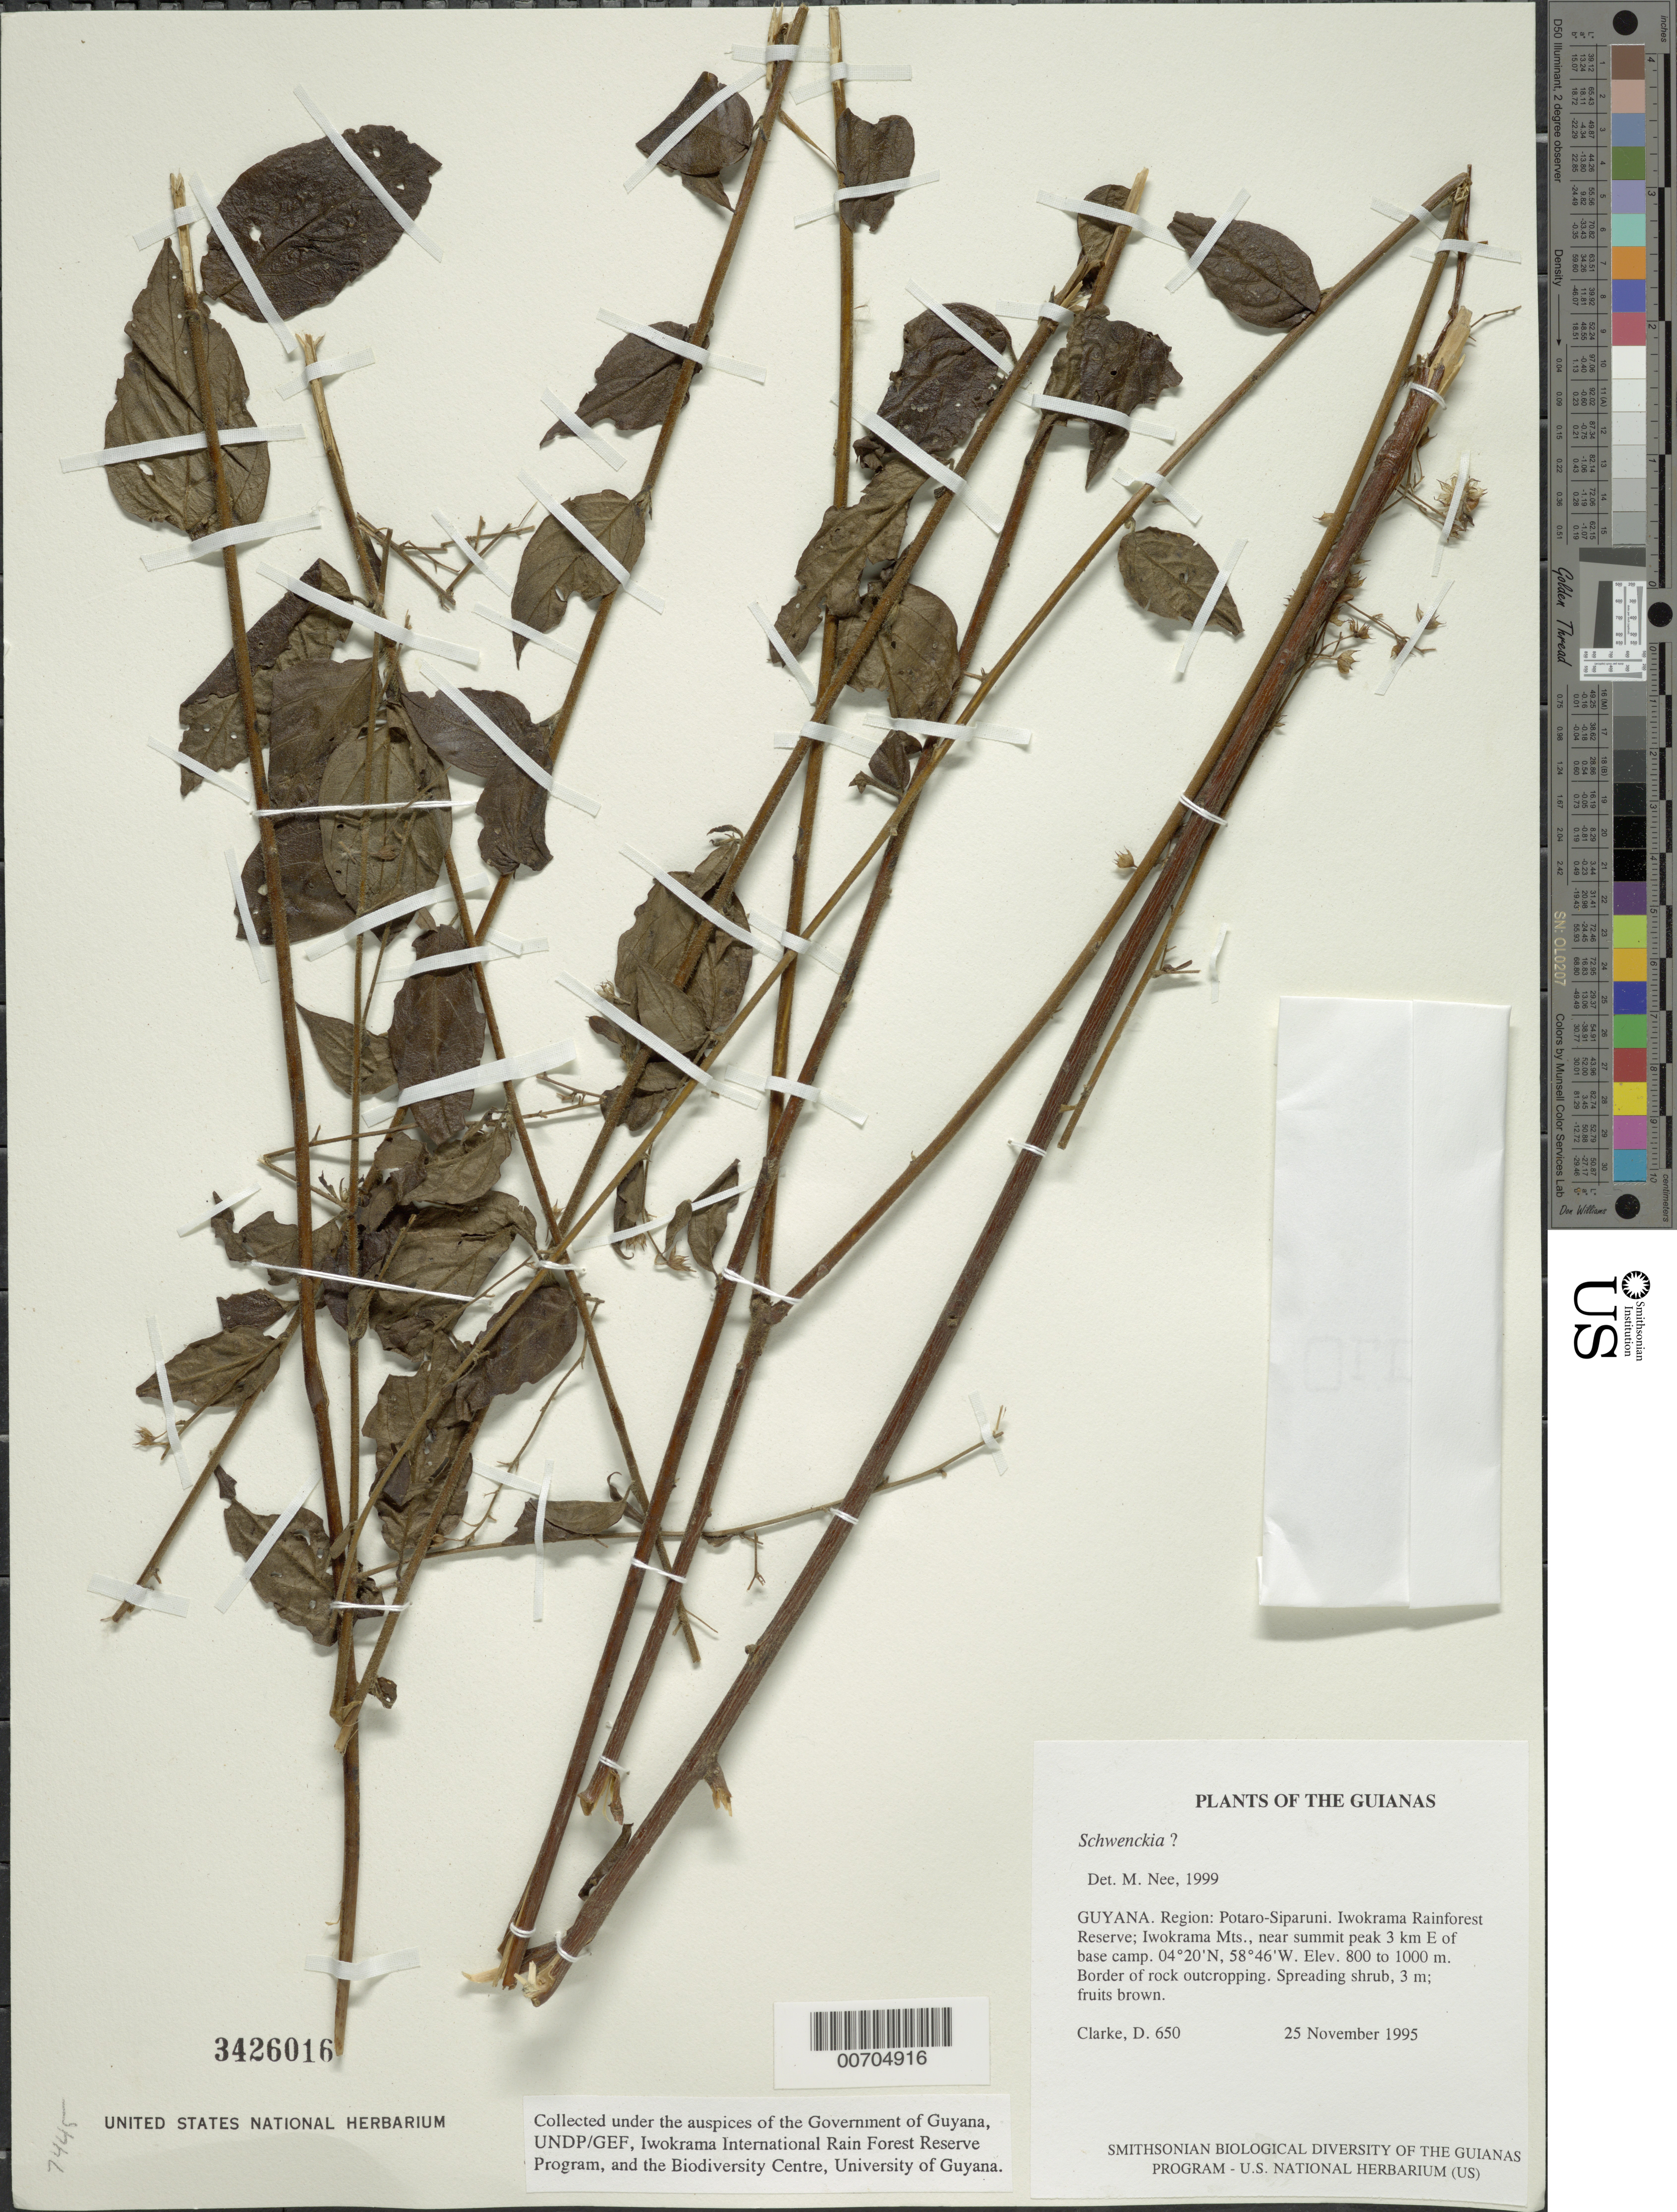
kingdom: Plantae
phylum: Tracheophyta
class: Magnoliopsida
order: Solanales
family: Solanaceae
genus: Schwenckia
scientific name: Schwenckia sp.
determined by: Nee, Michael H.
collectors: H. D. Clarke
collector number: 650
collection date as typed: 25 November 1995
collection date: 1995-11-25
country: Guyana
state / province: Potaro-Siparuni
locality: Iwokrama Rainforest Reserve; Iwokrama Mts., near summit peak 3 km E of base camp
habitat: Border of rock outcropping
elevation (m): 800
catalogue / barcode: US 3426016